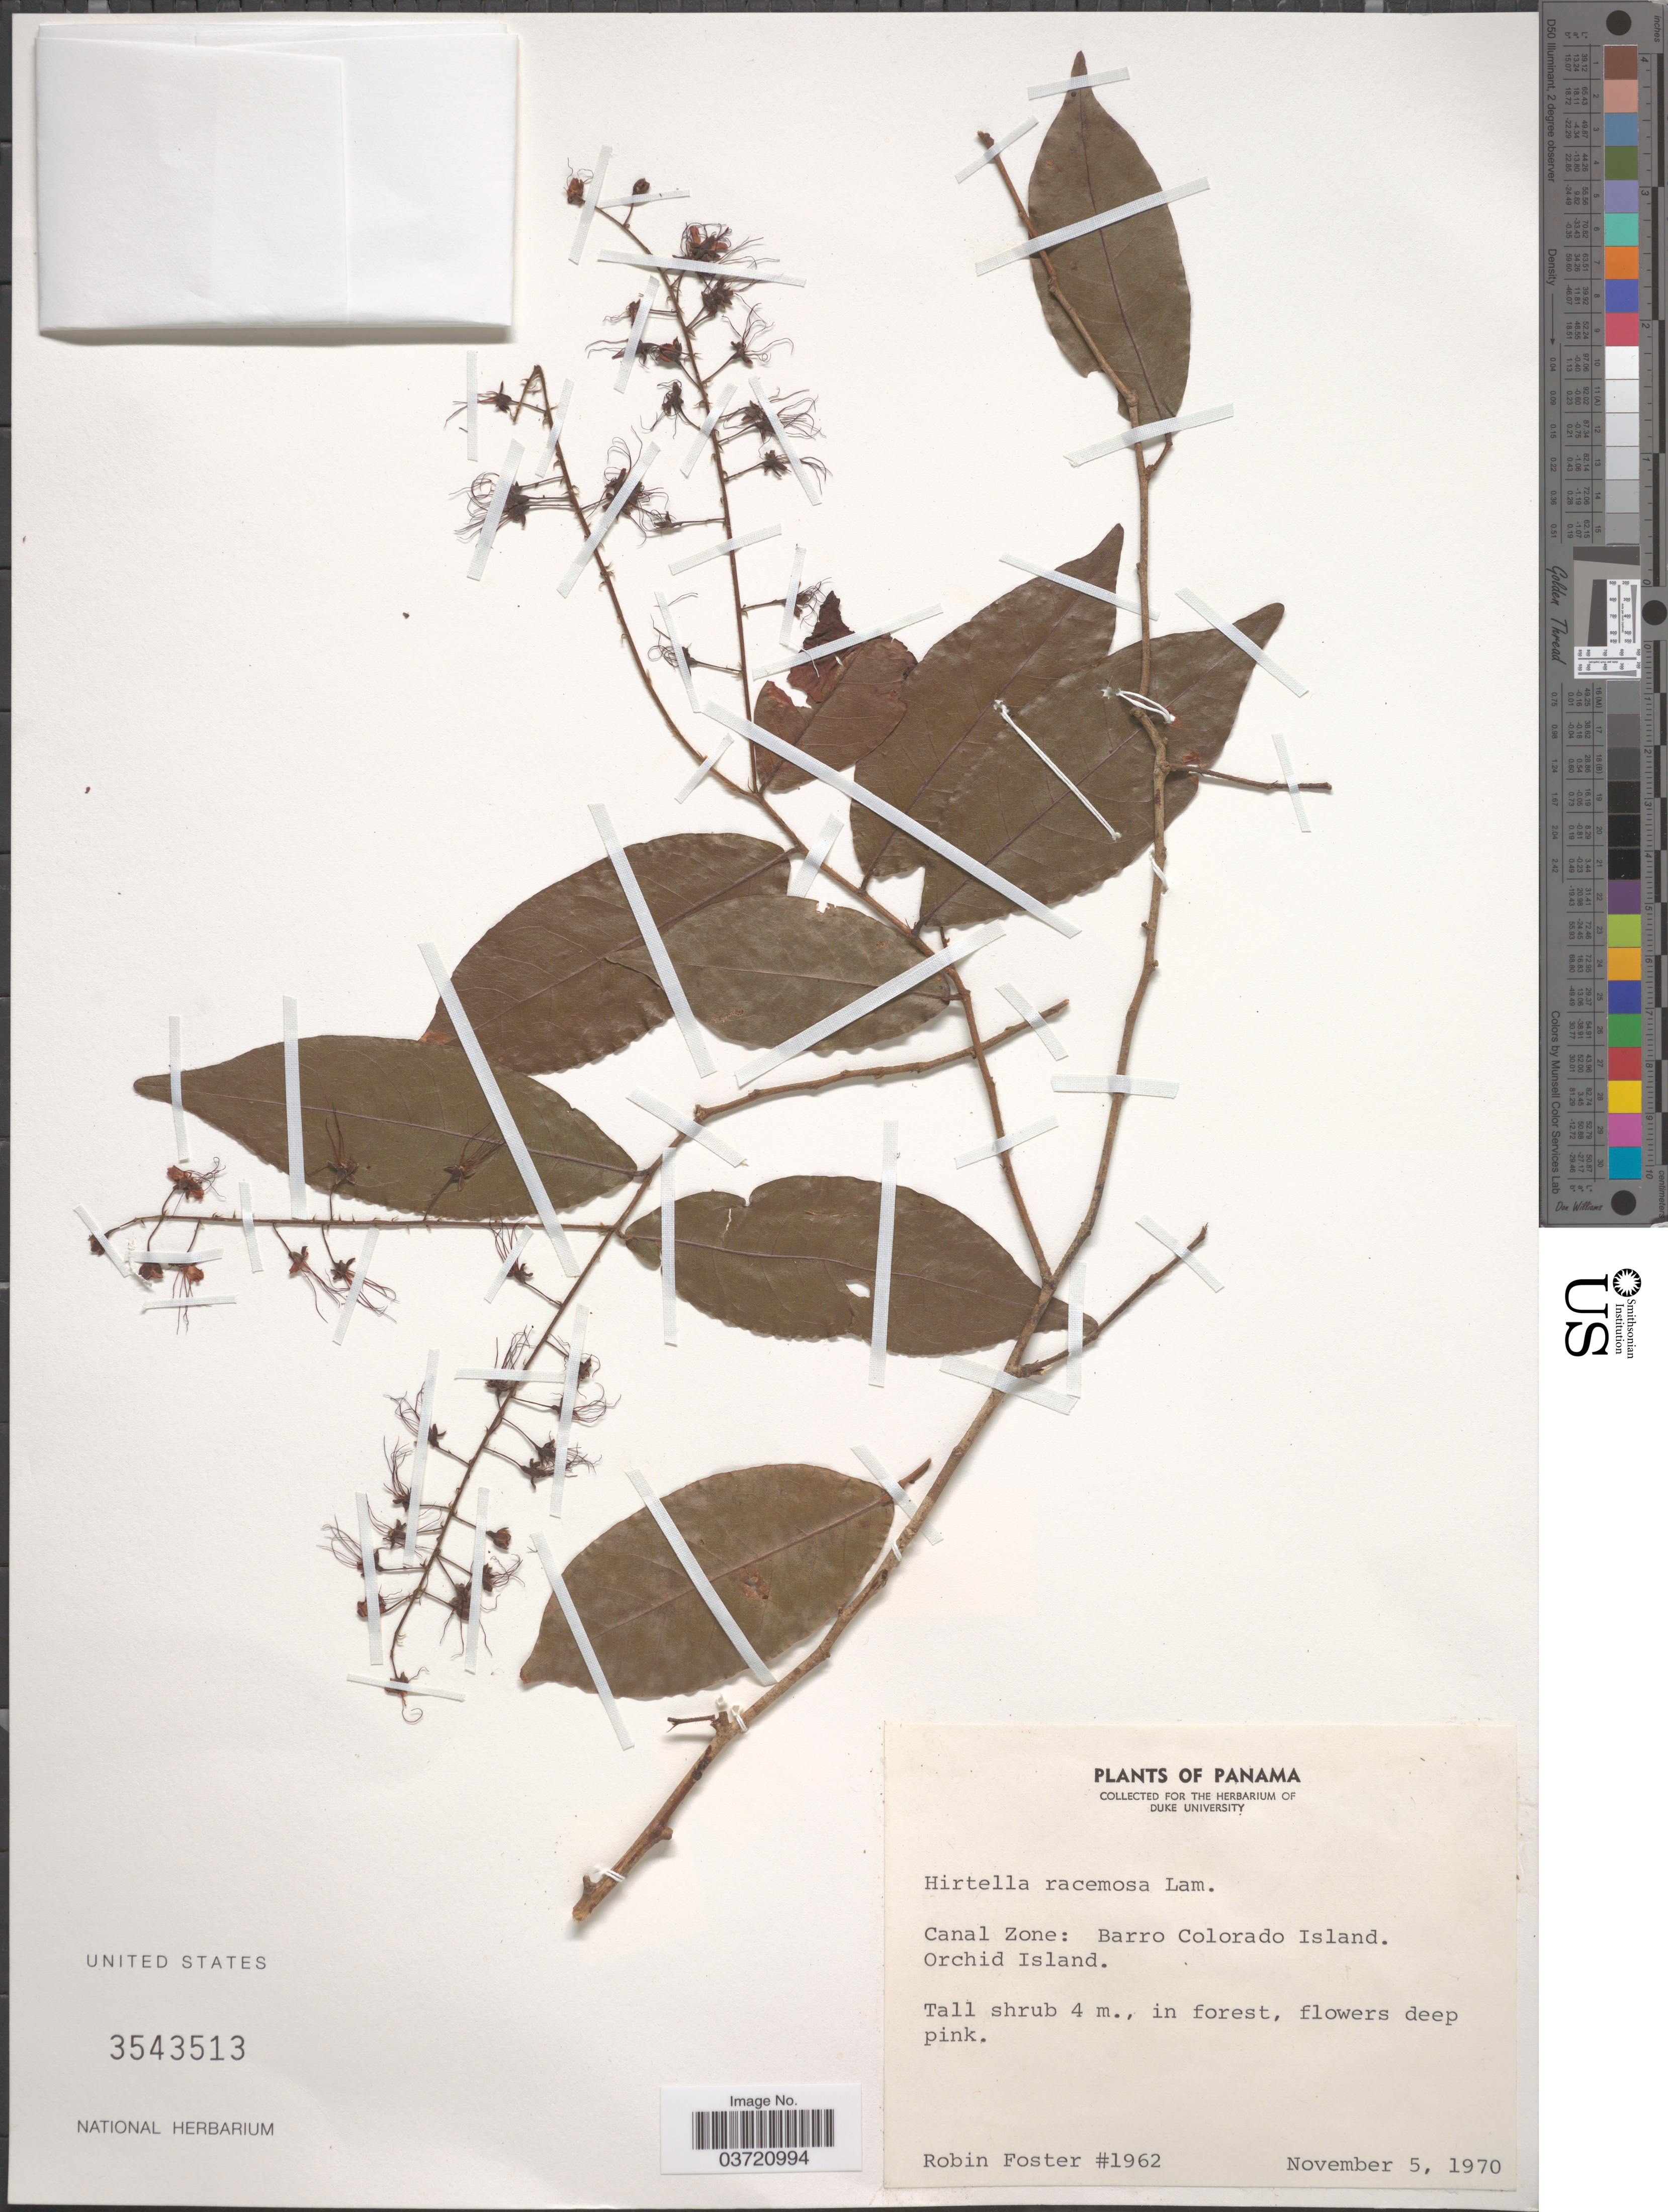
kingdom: Plantae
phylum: Tracheophyta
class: Magnoliopsida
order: Malpighiales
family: Chrysobalanaceae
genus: Hirtella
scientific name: Hirtella racemosa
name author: Lam.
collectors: R. B. Foster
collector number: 1962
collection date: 1970-11-05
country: Panama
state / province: Panamá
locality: Canal Zone: Barro Colorado Island. Orchid Island.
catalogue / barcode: US 3543513